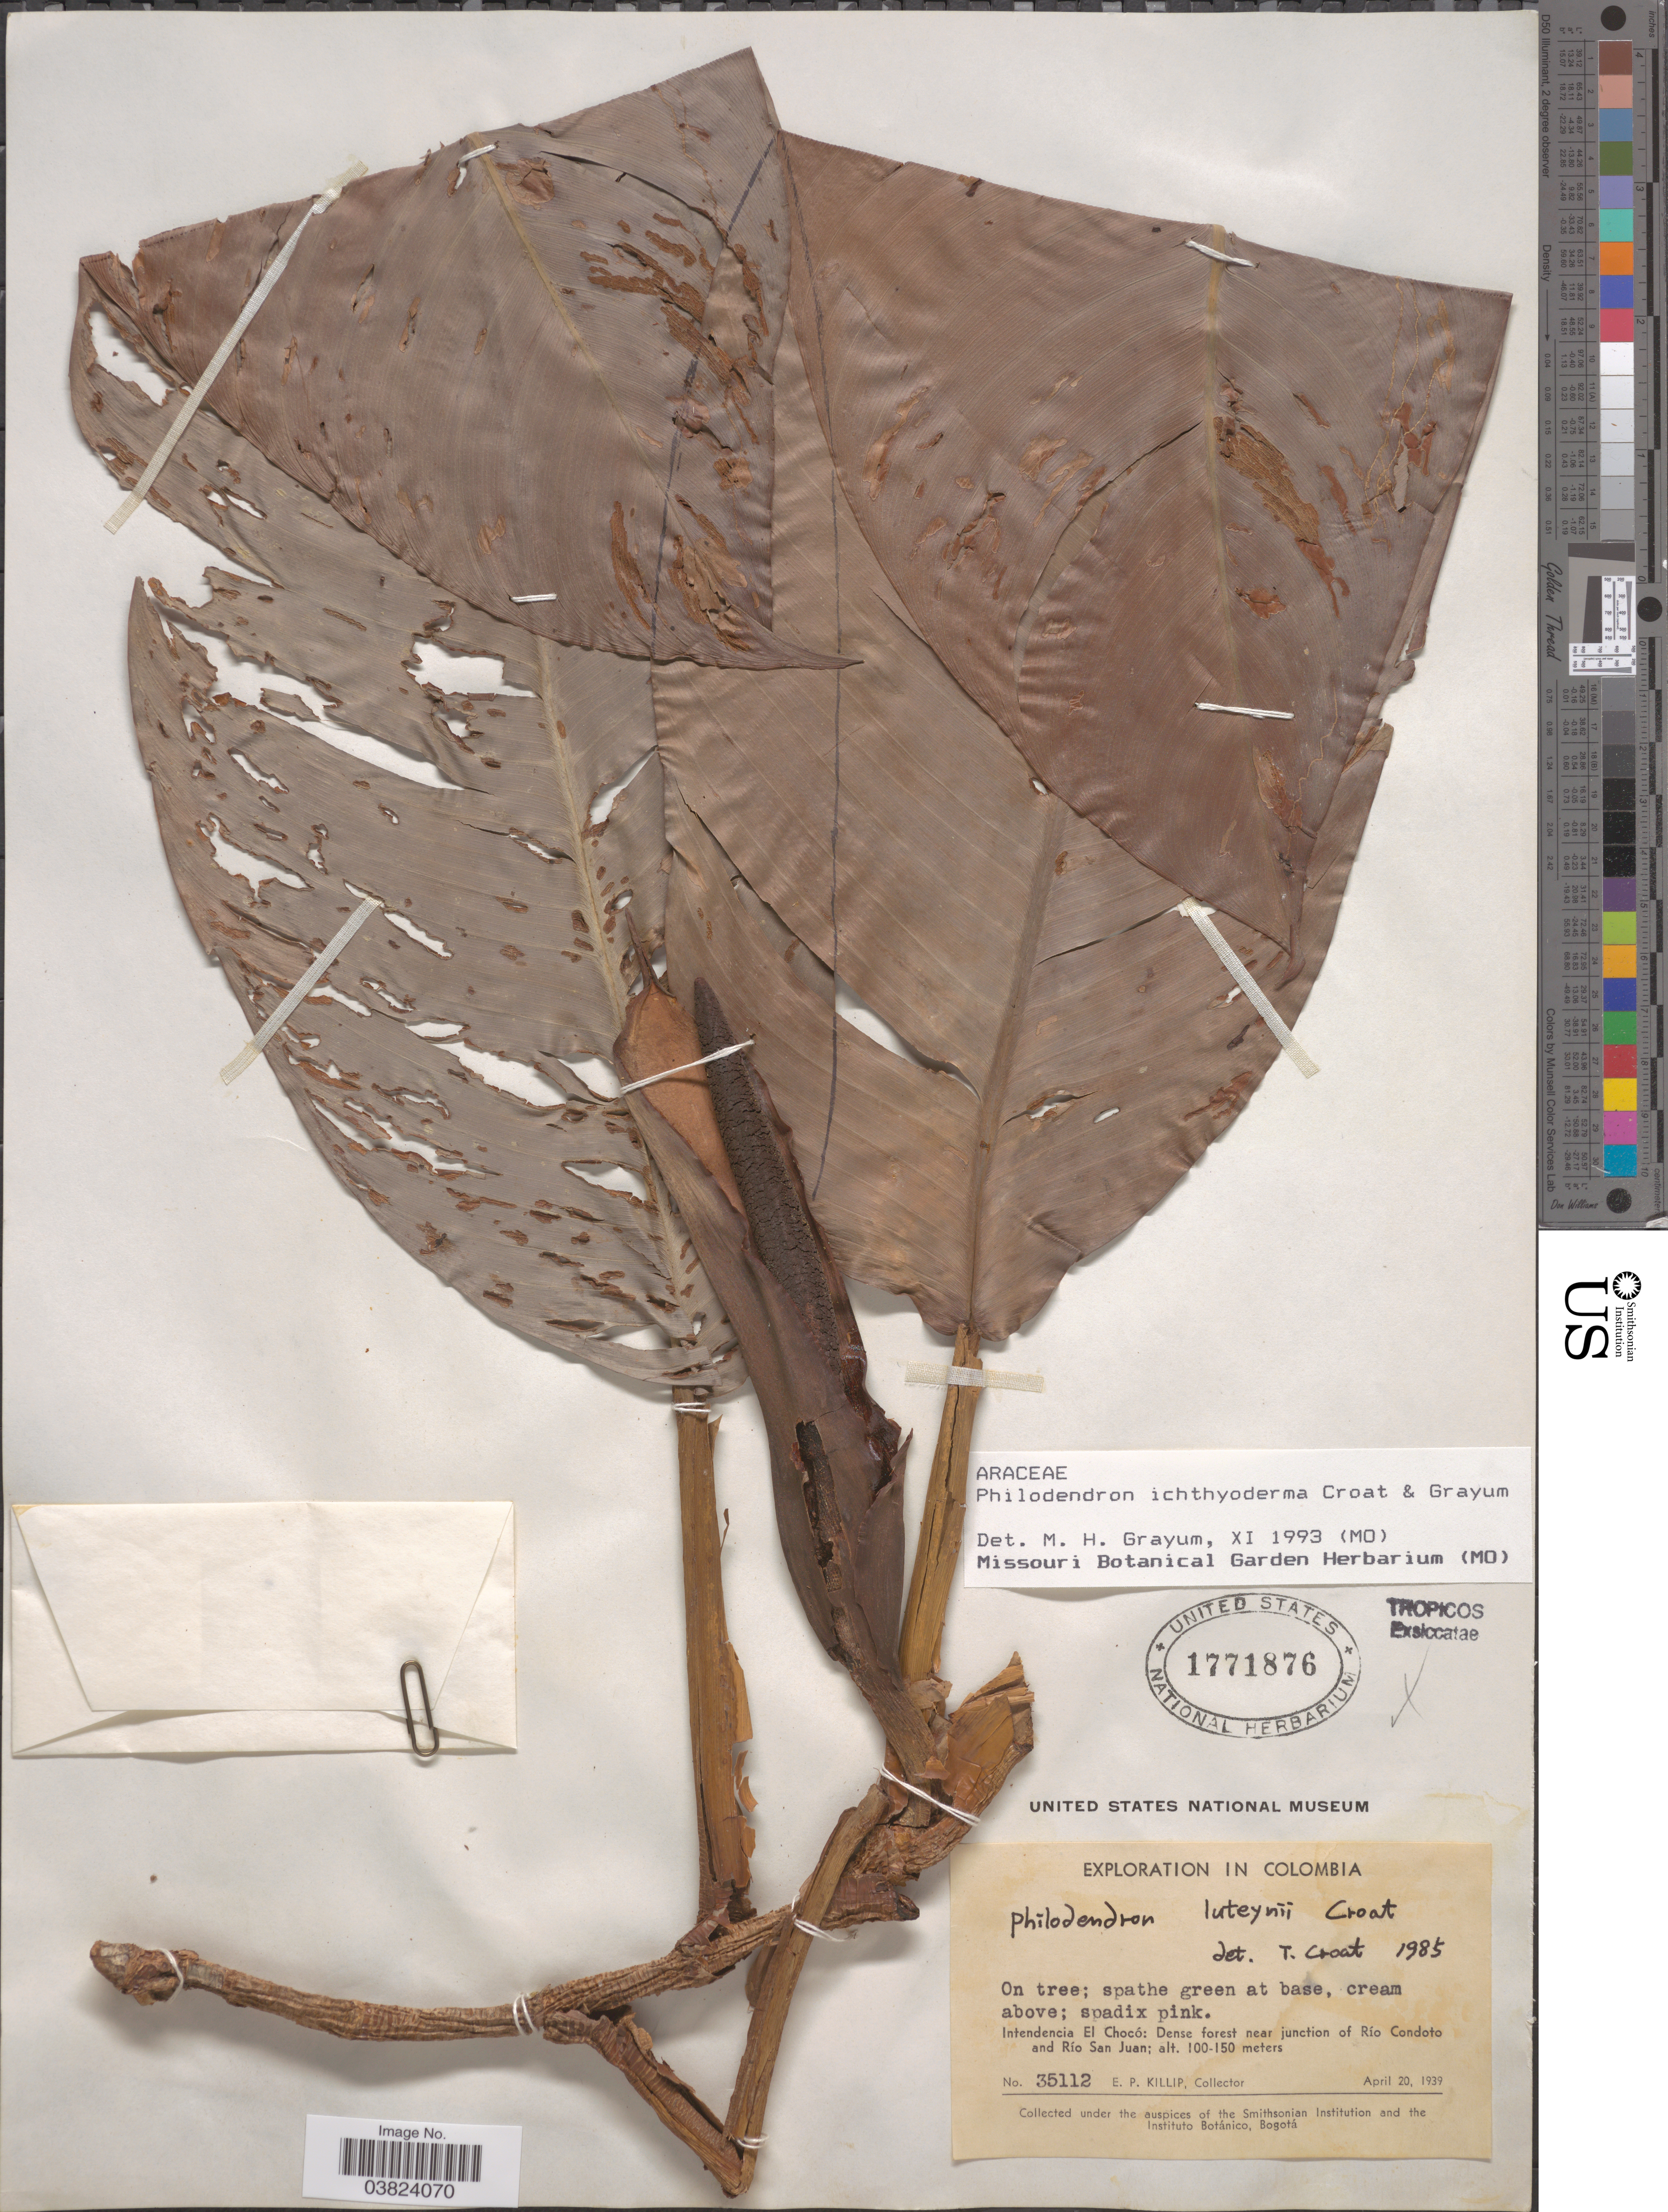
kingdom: Plantae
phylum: Tracheophyta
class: Liliopsida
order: Alismatales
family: Araceae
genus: Philodendron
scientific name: Philodendron ichthyoderma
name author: Croat & Grayum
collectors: E. P. Killip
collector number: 35112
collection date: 1939-04-20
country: Colombia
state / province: Chocó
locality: Intendencia El Chocó: Dense forest near junction of Río Condoto and Río San Juan.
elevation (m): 100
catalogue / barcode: US 1771876